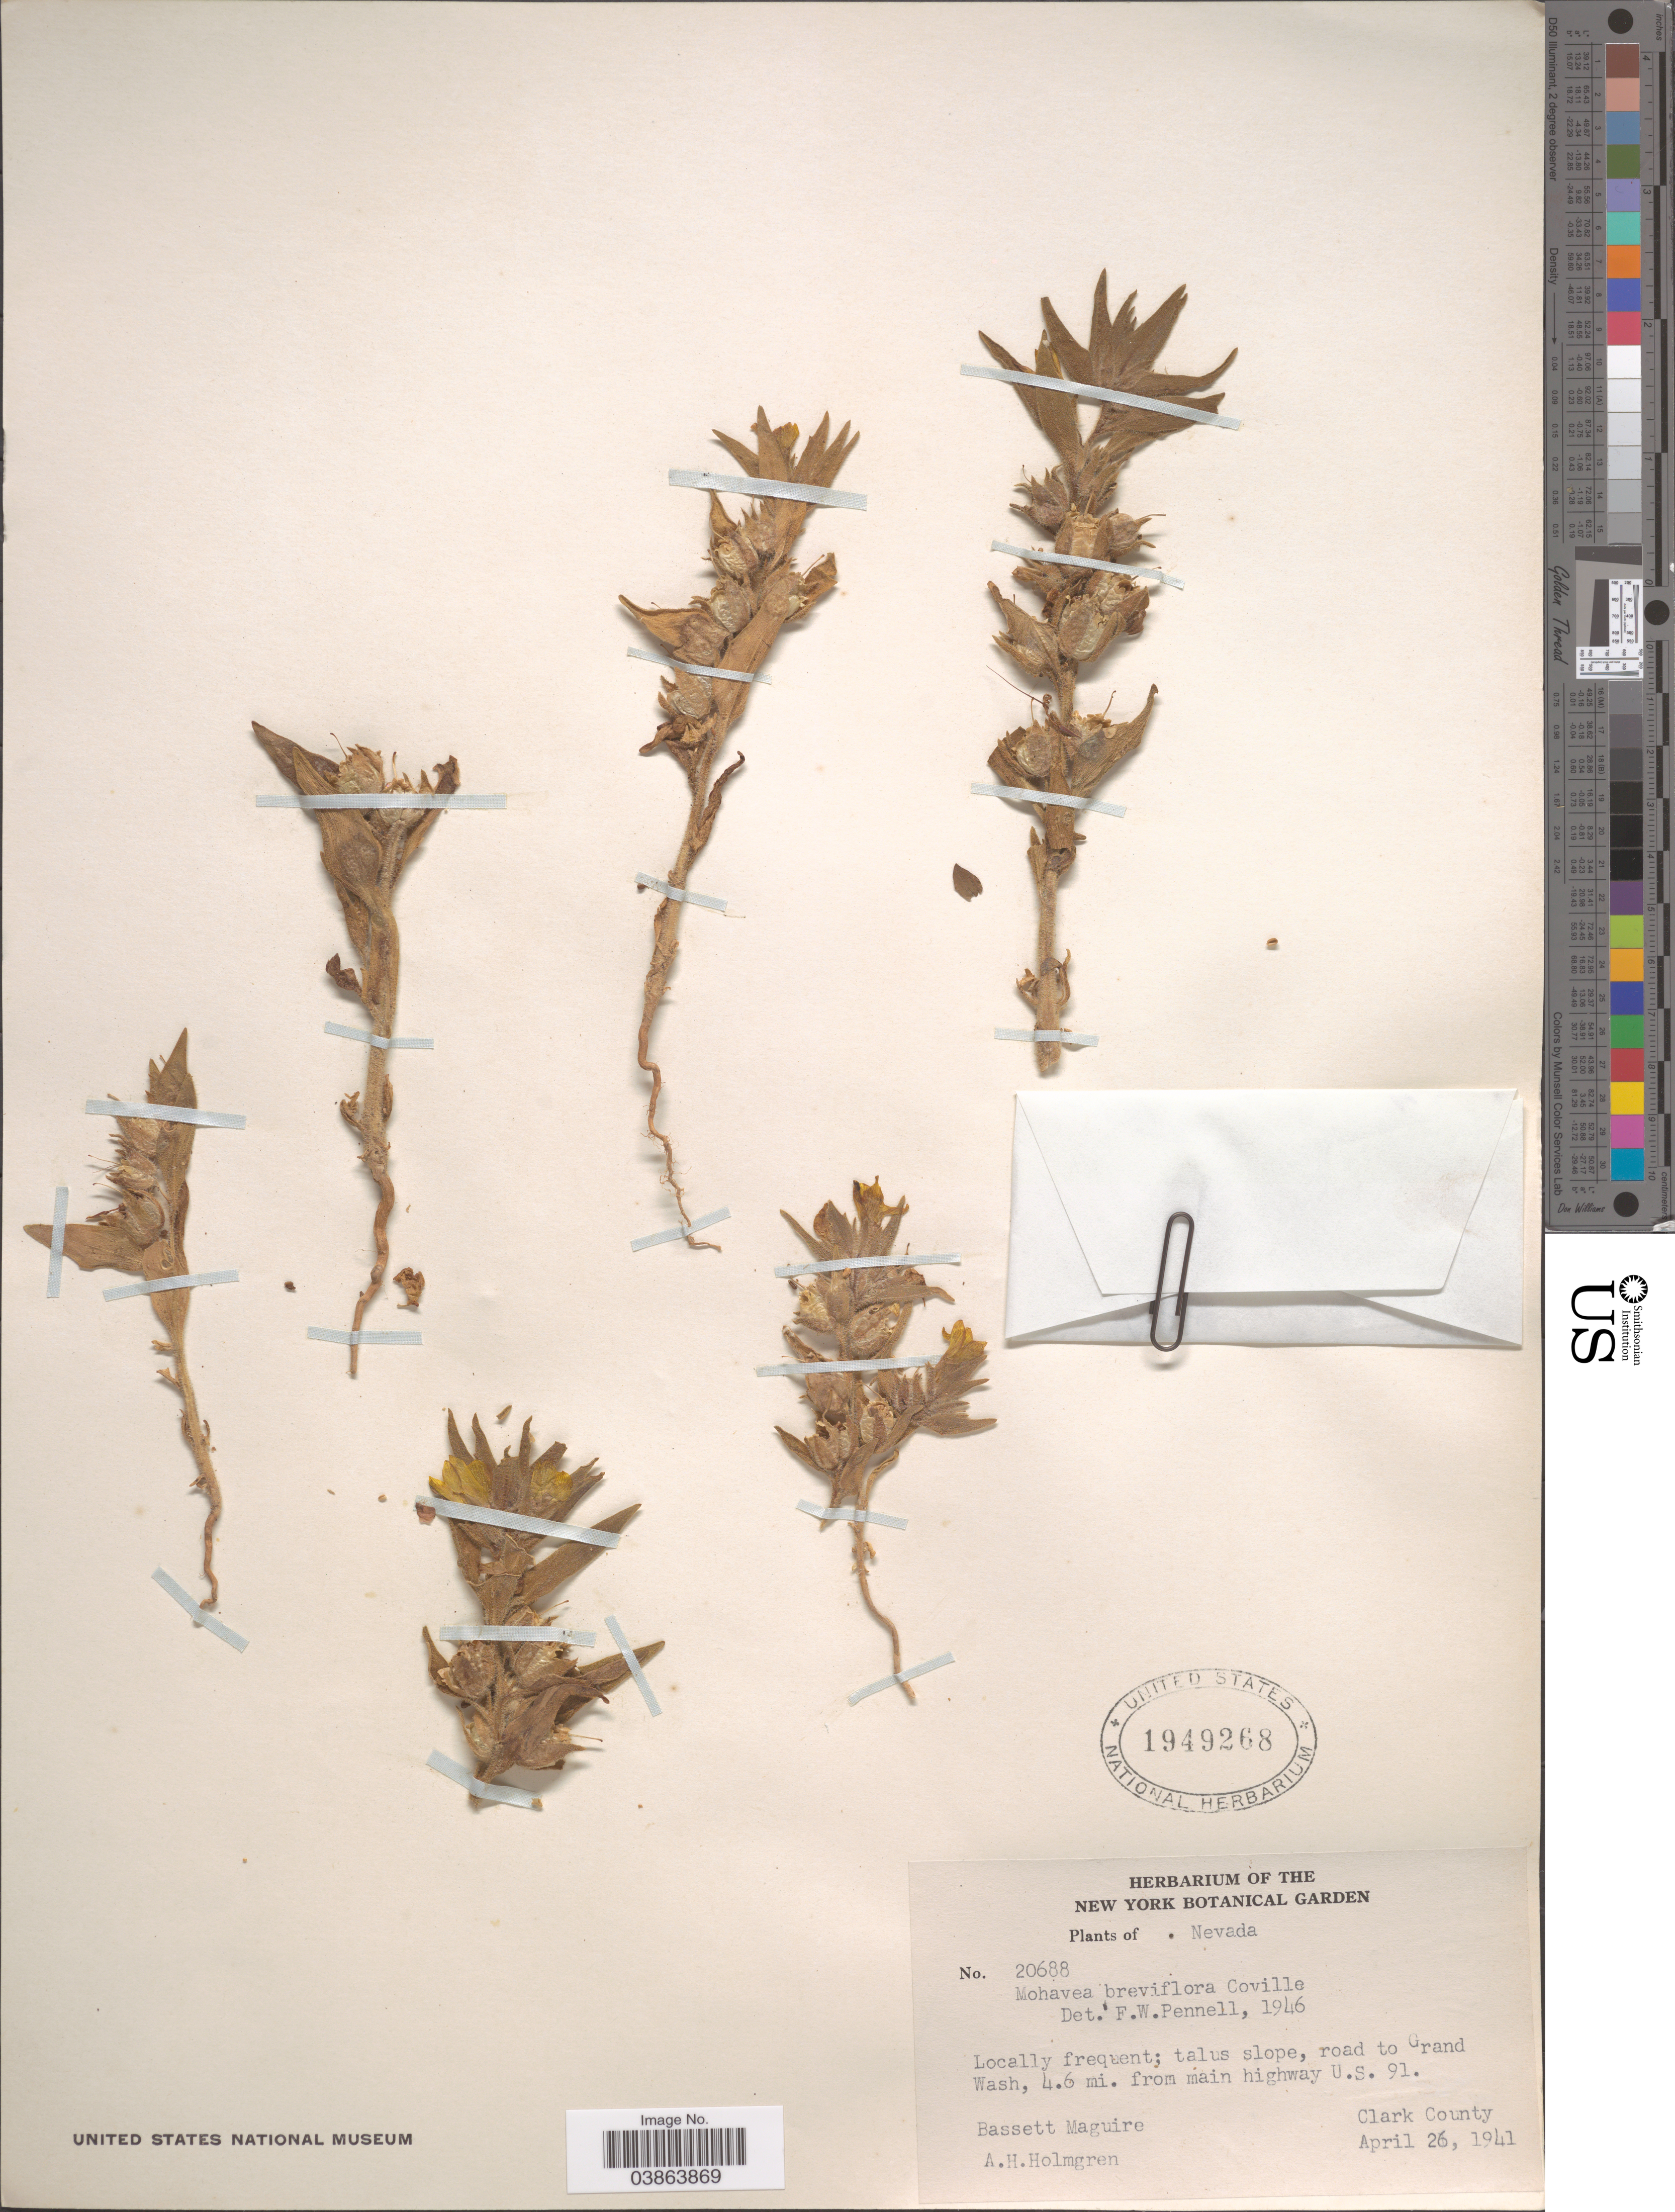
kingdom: Plantae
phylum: Tracheophyta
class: Magnoliopsida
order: Lamiales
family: Plantaginaceae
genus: Mohavea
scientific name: Mohavea breviflora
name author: Coville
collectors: B. Maguire & A. H. Holmgren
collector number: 20688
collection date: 1941-04-26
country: United States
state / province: Nevada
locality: Road to Grand Wash, 4.6 mi. from main highway U.S. 91. Clark County.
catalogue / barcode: US 1949268